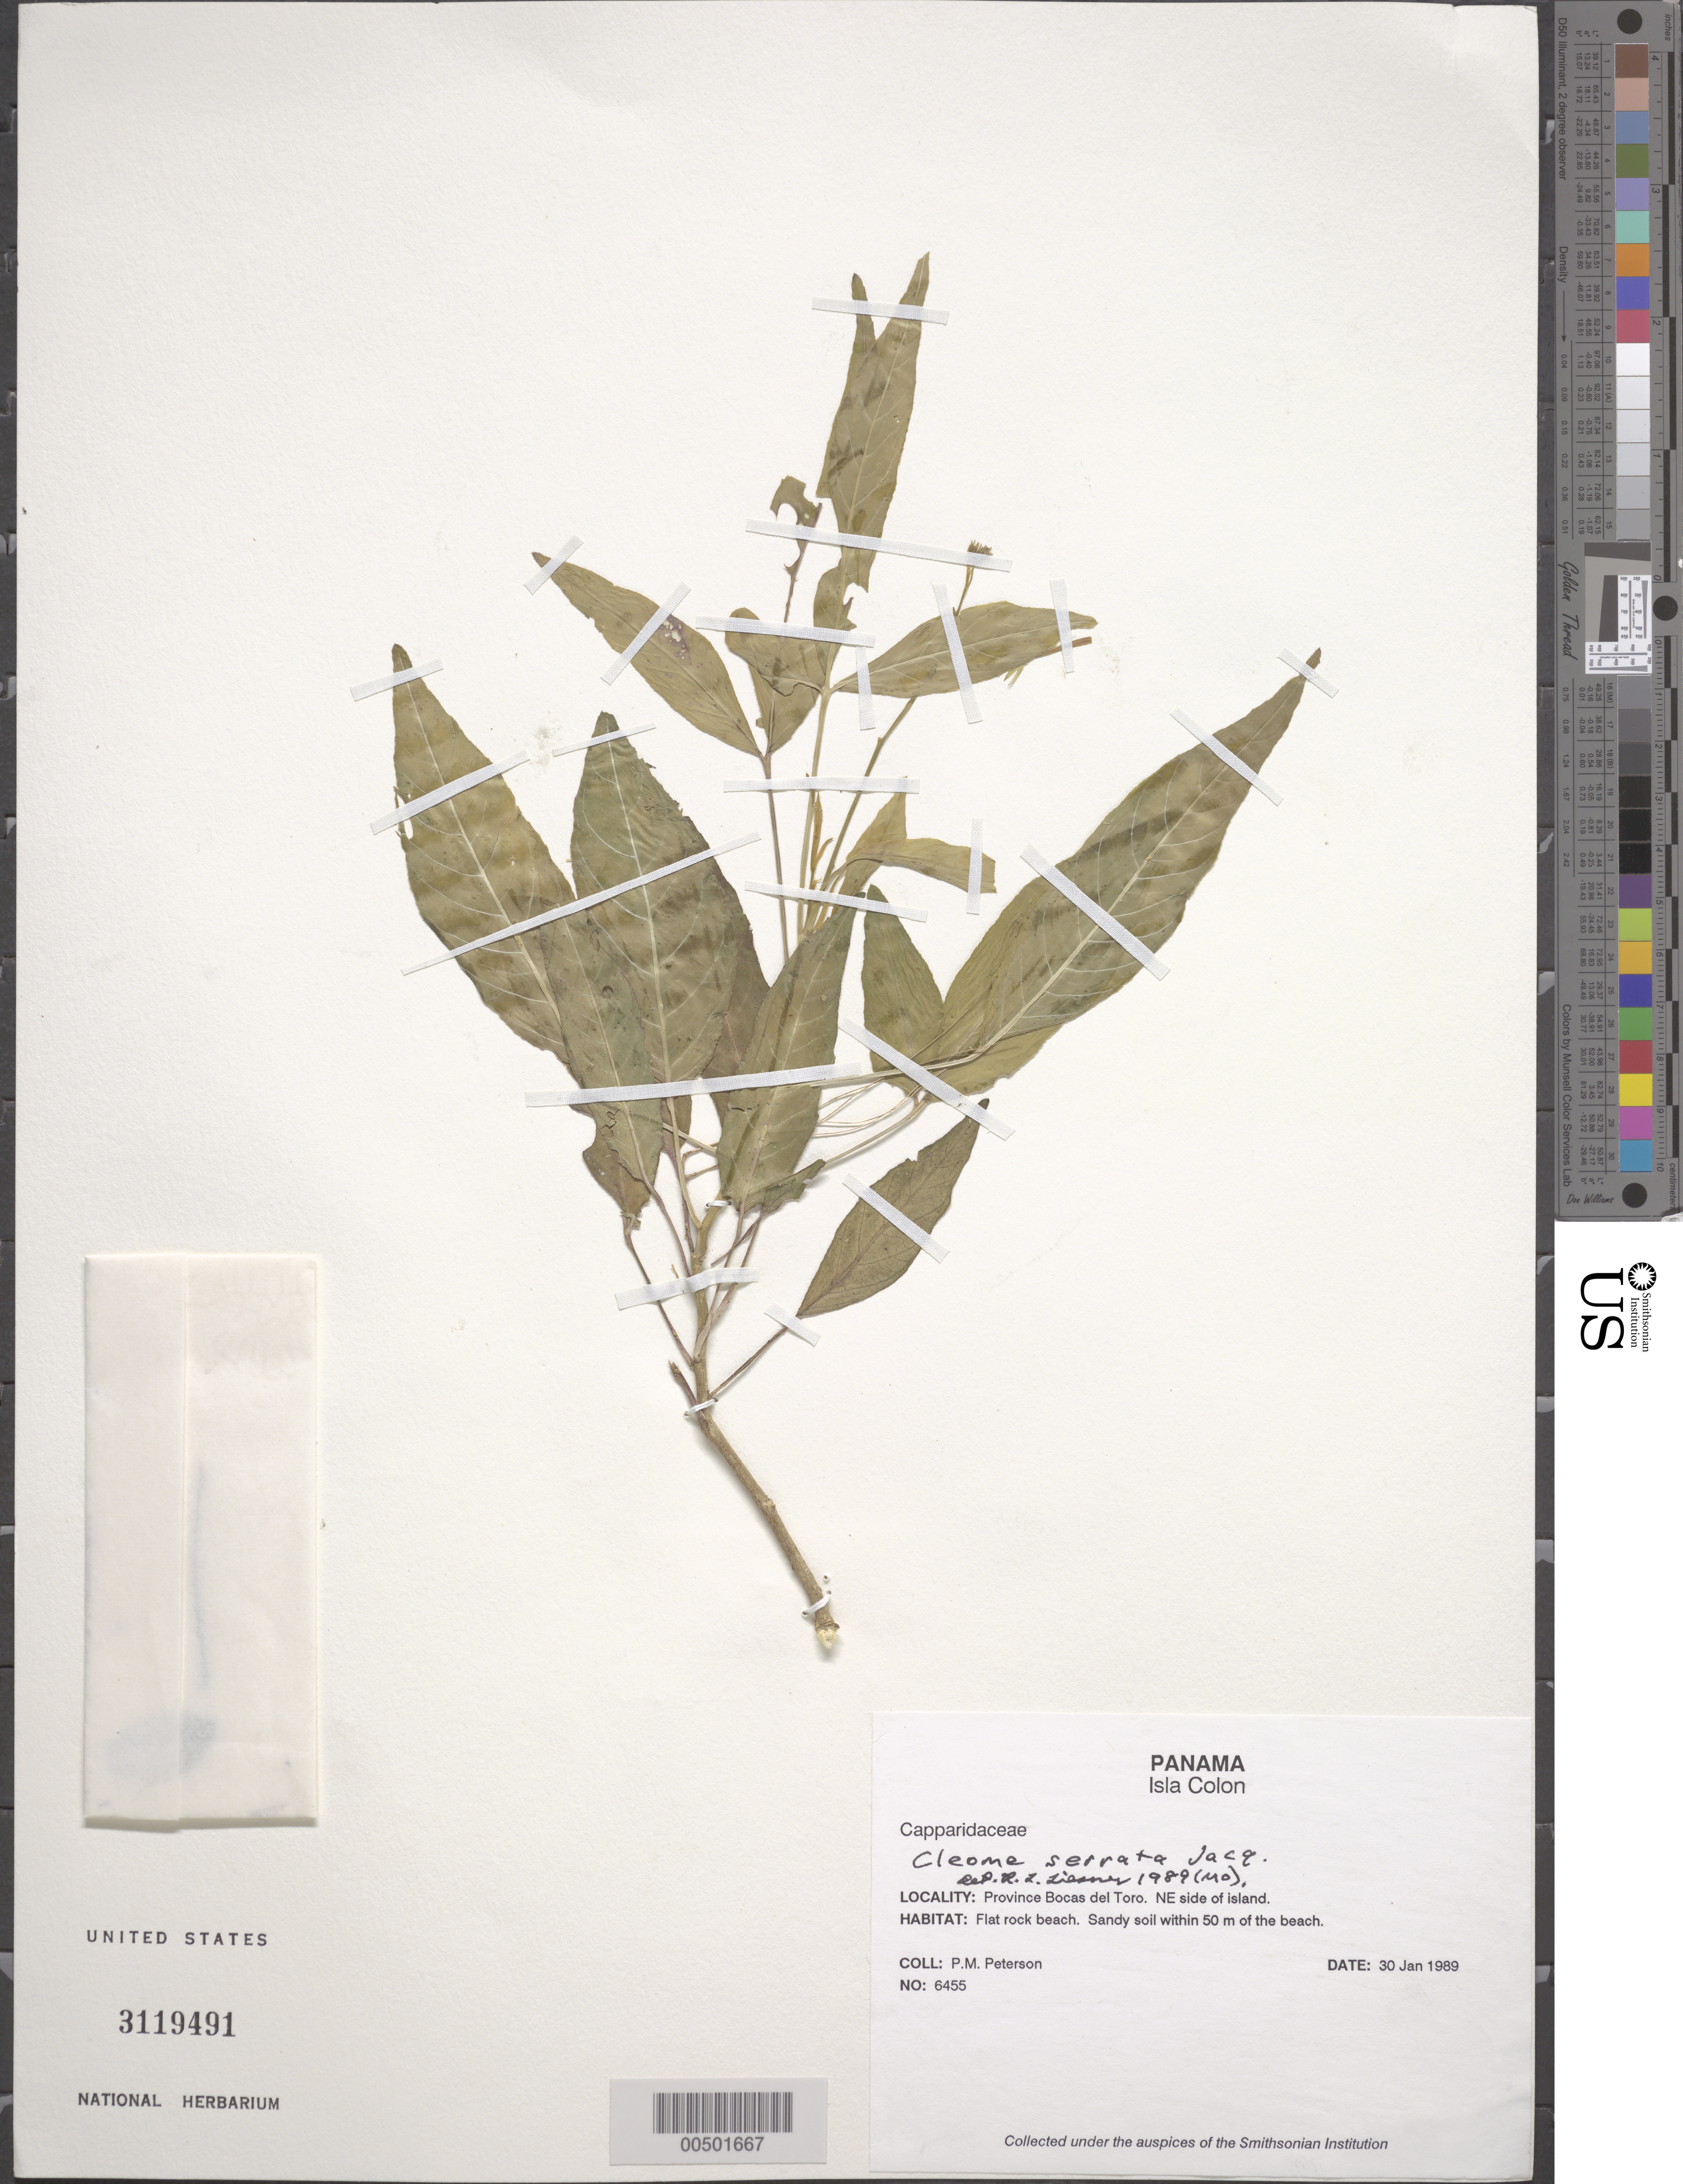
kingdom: Plantae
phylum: Tracheophyta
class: Magnoliopsida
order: Brassicales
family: Cleomaceae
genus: Cleoserrata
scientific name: Cleoserrata serrata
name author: (Jacq.) Iltis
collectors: P. M. Peterson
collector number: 06455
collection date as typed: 30 Jan 1989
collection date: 1989-01-30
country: Panama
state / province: Bocas del Toro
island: Colón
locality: Isla Colon, NEside of Island.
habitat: Flat rock beach. Sandy soil within 50 m of the beach.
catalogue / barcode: US 3119491